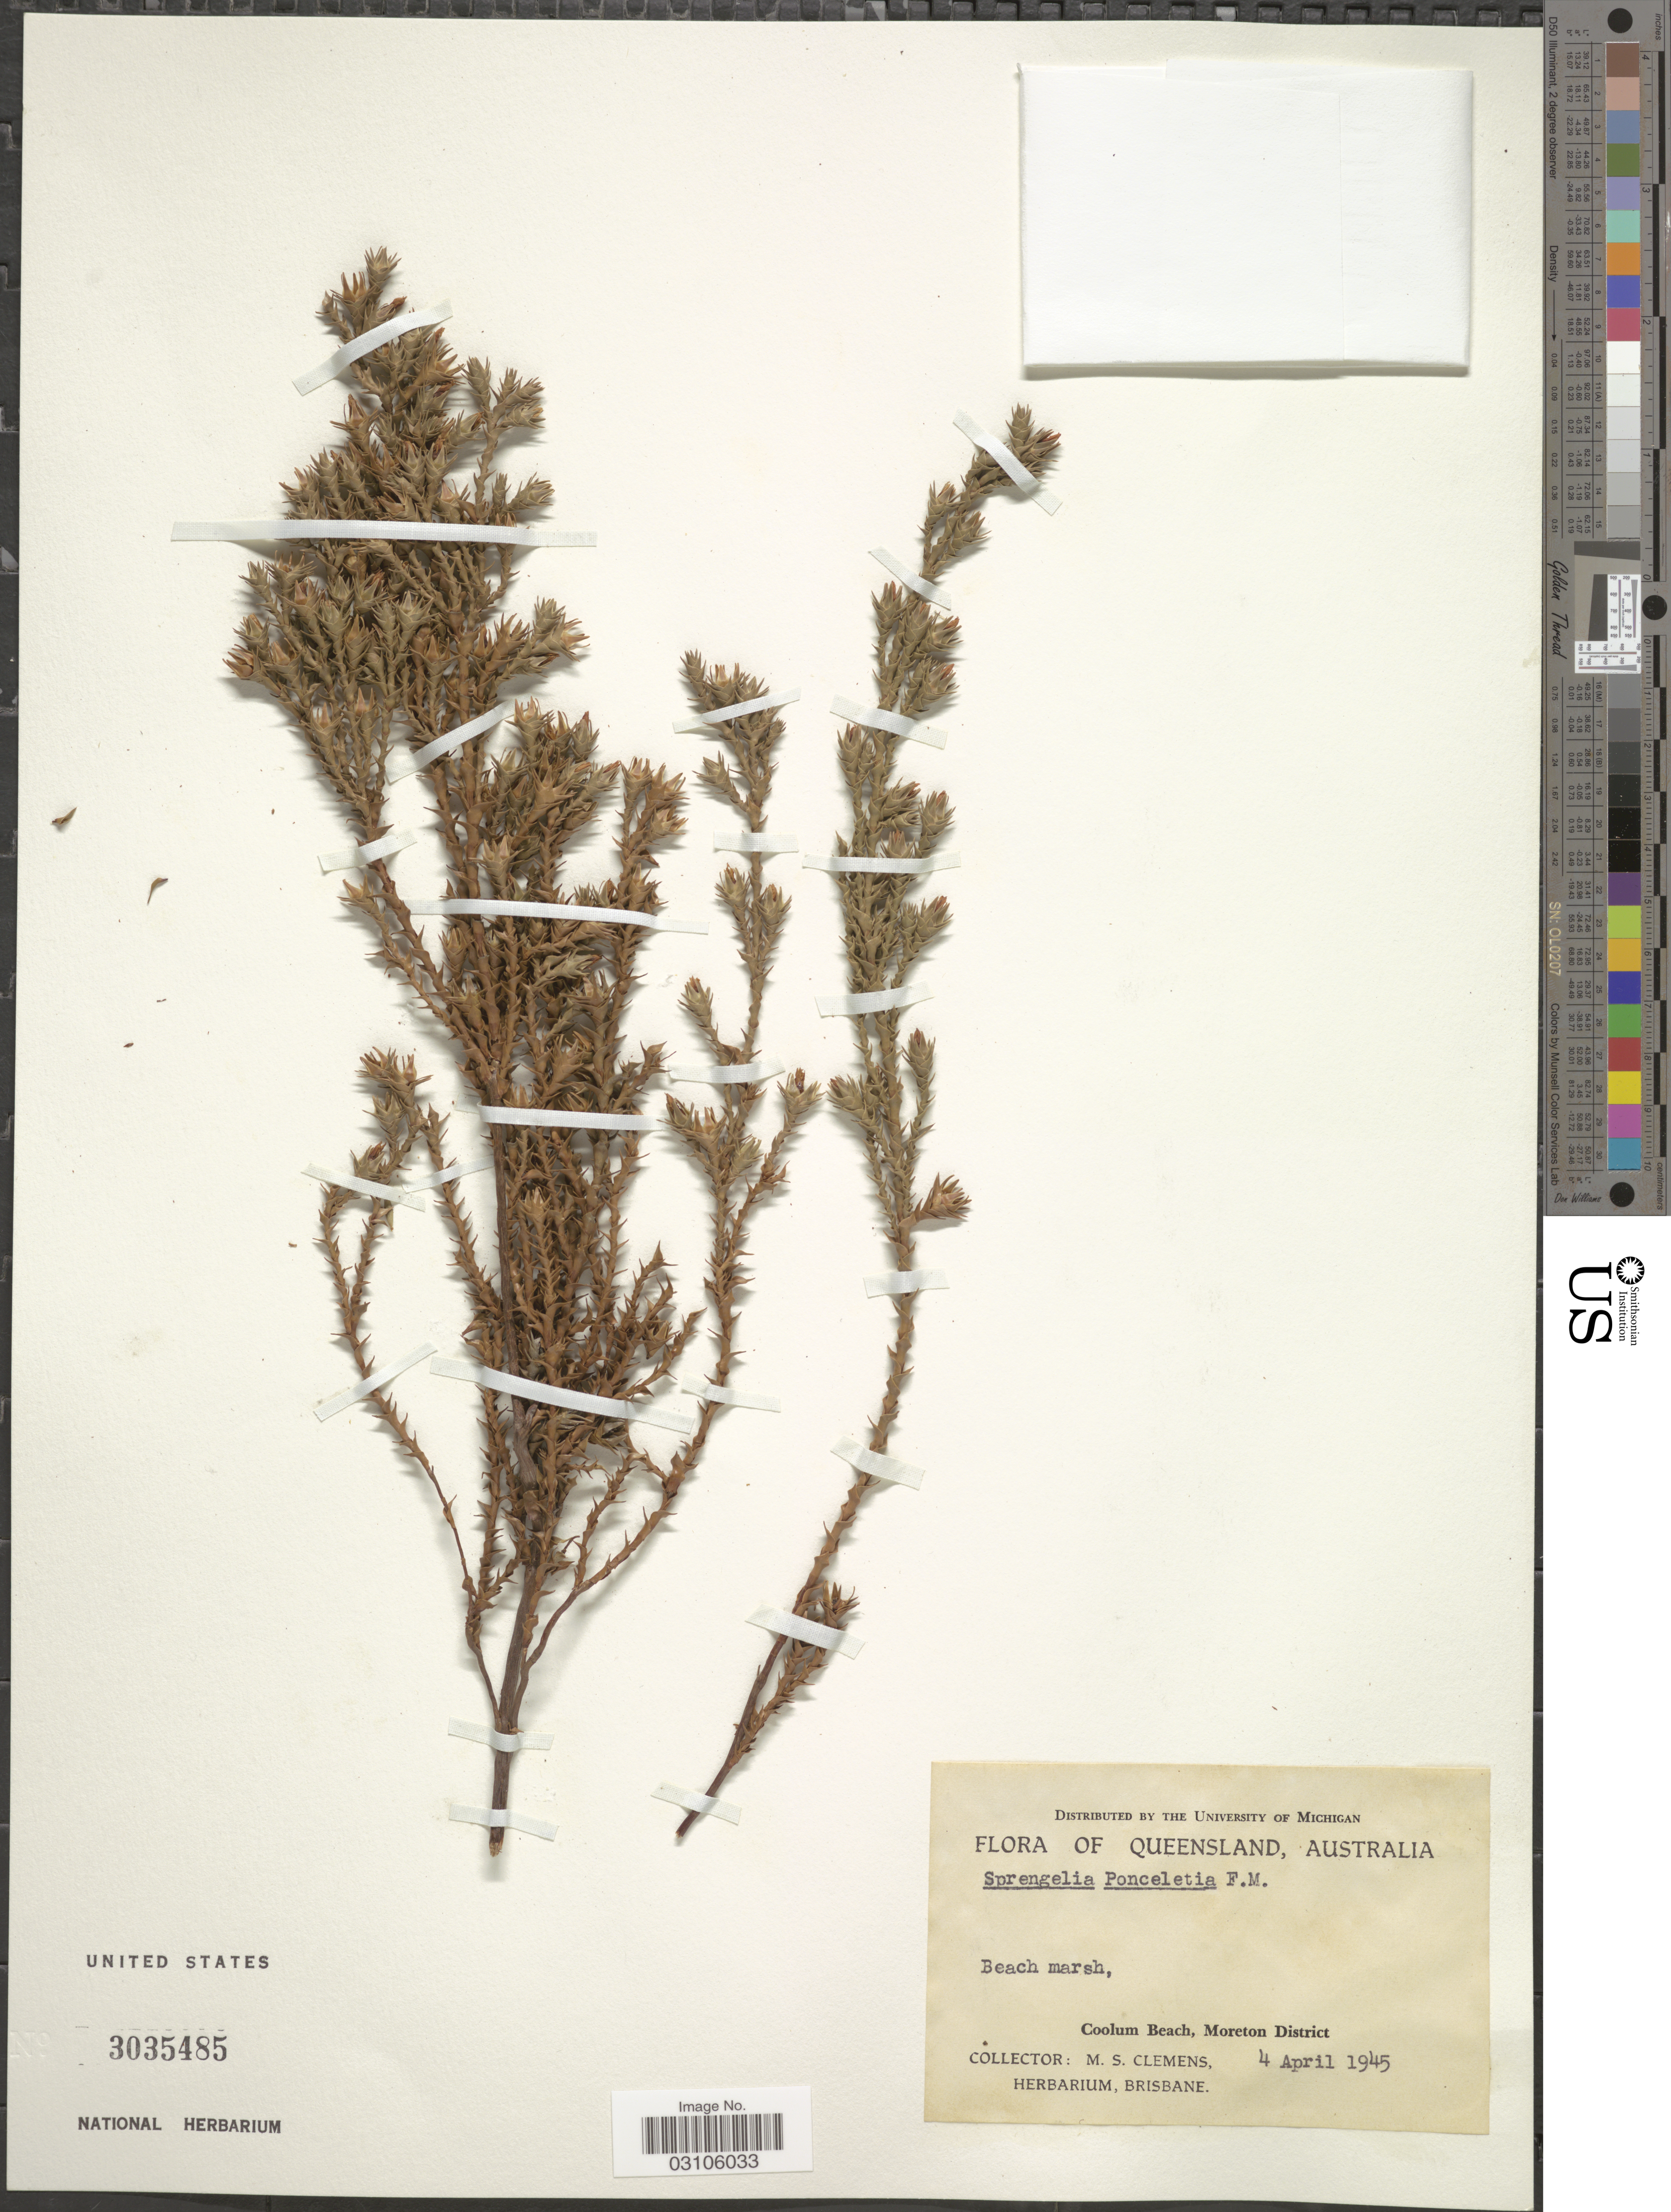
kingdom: Plantae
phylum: Tracheophyta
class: Magnoliopsida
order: Ericales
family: Ericaceae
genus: Sprengelia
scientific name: Sprengelia ponceletia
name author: F. Muell.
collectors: M. S. Clemens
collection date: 1945-04-04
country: Australia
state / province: Queensland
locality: Coolum Beach, Moreton District.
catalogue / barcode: US 3035485